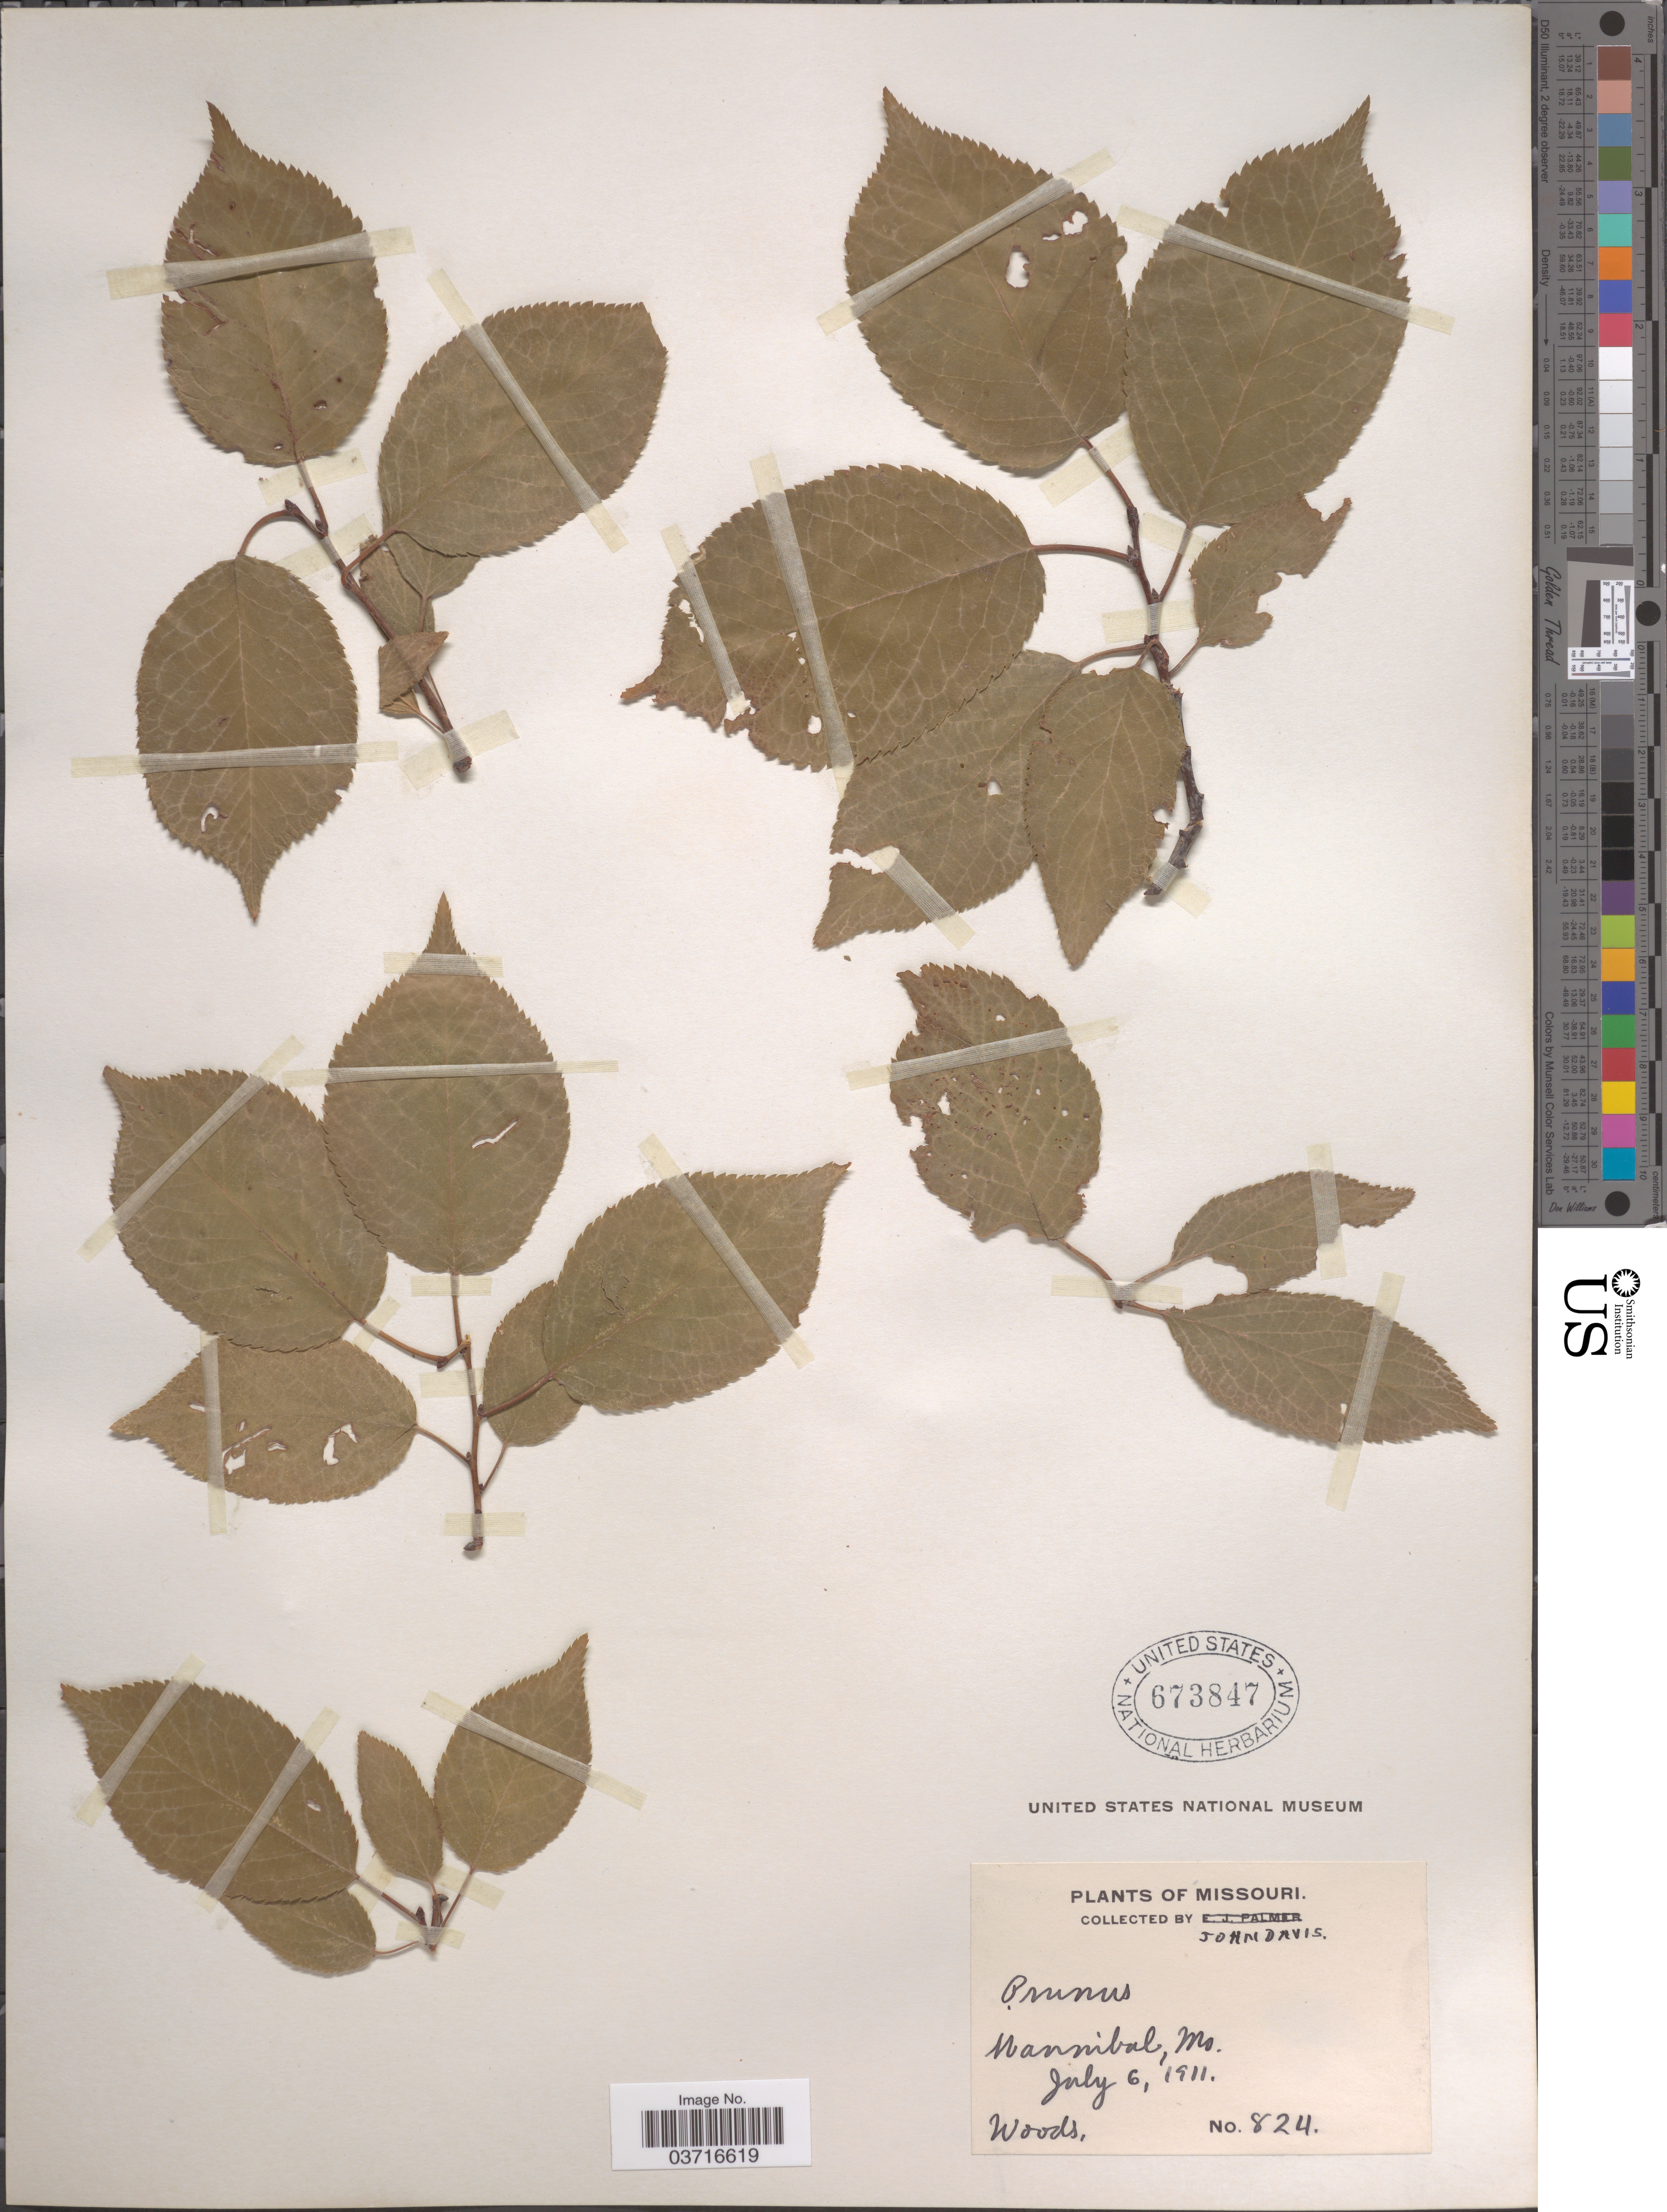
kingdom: Plantae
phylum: Tracheophyta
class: Magnoliopsida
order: Rosales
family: Rosaceae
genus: Prunus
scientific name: Prunus sp.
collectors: J. Davis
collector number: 824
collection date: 1911-07-06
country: United States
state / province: Missouri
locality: Hannibal.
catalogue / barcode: US 673847